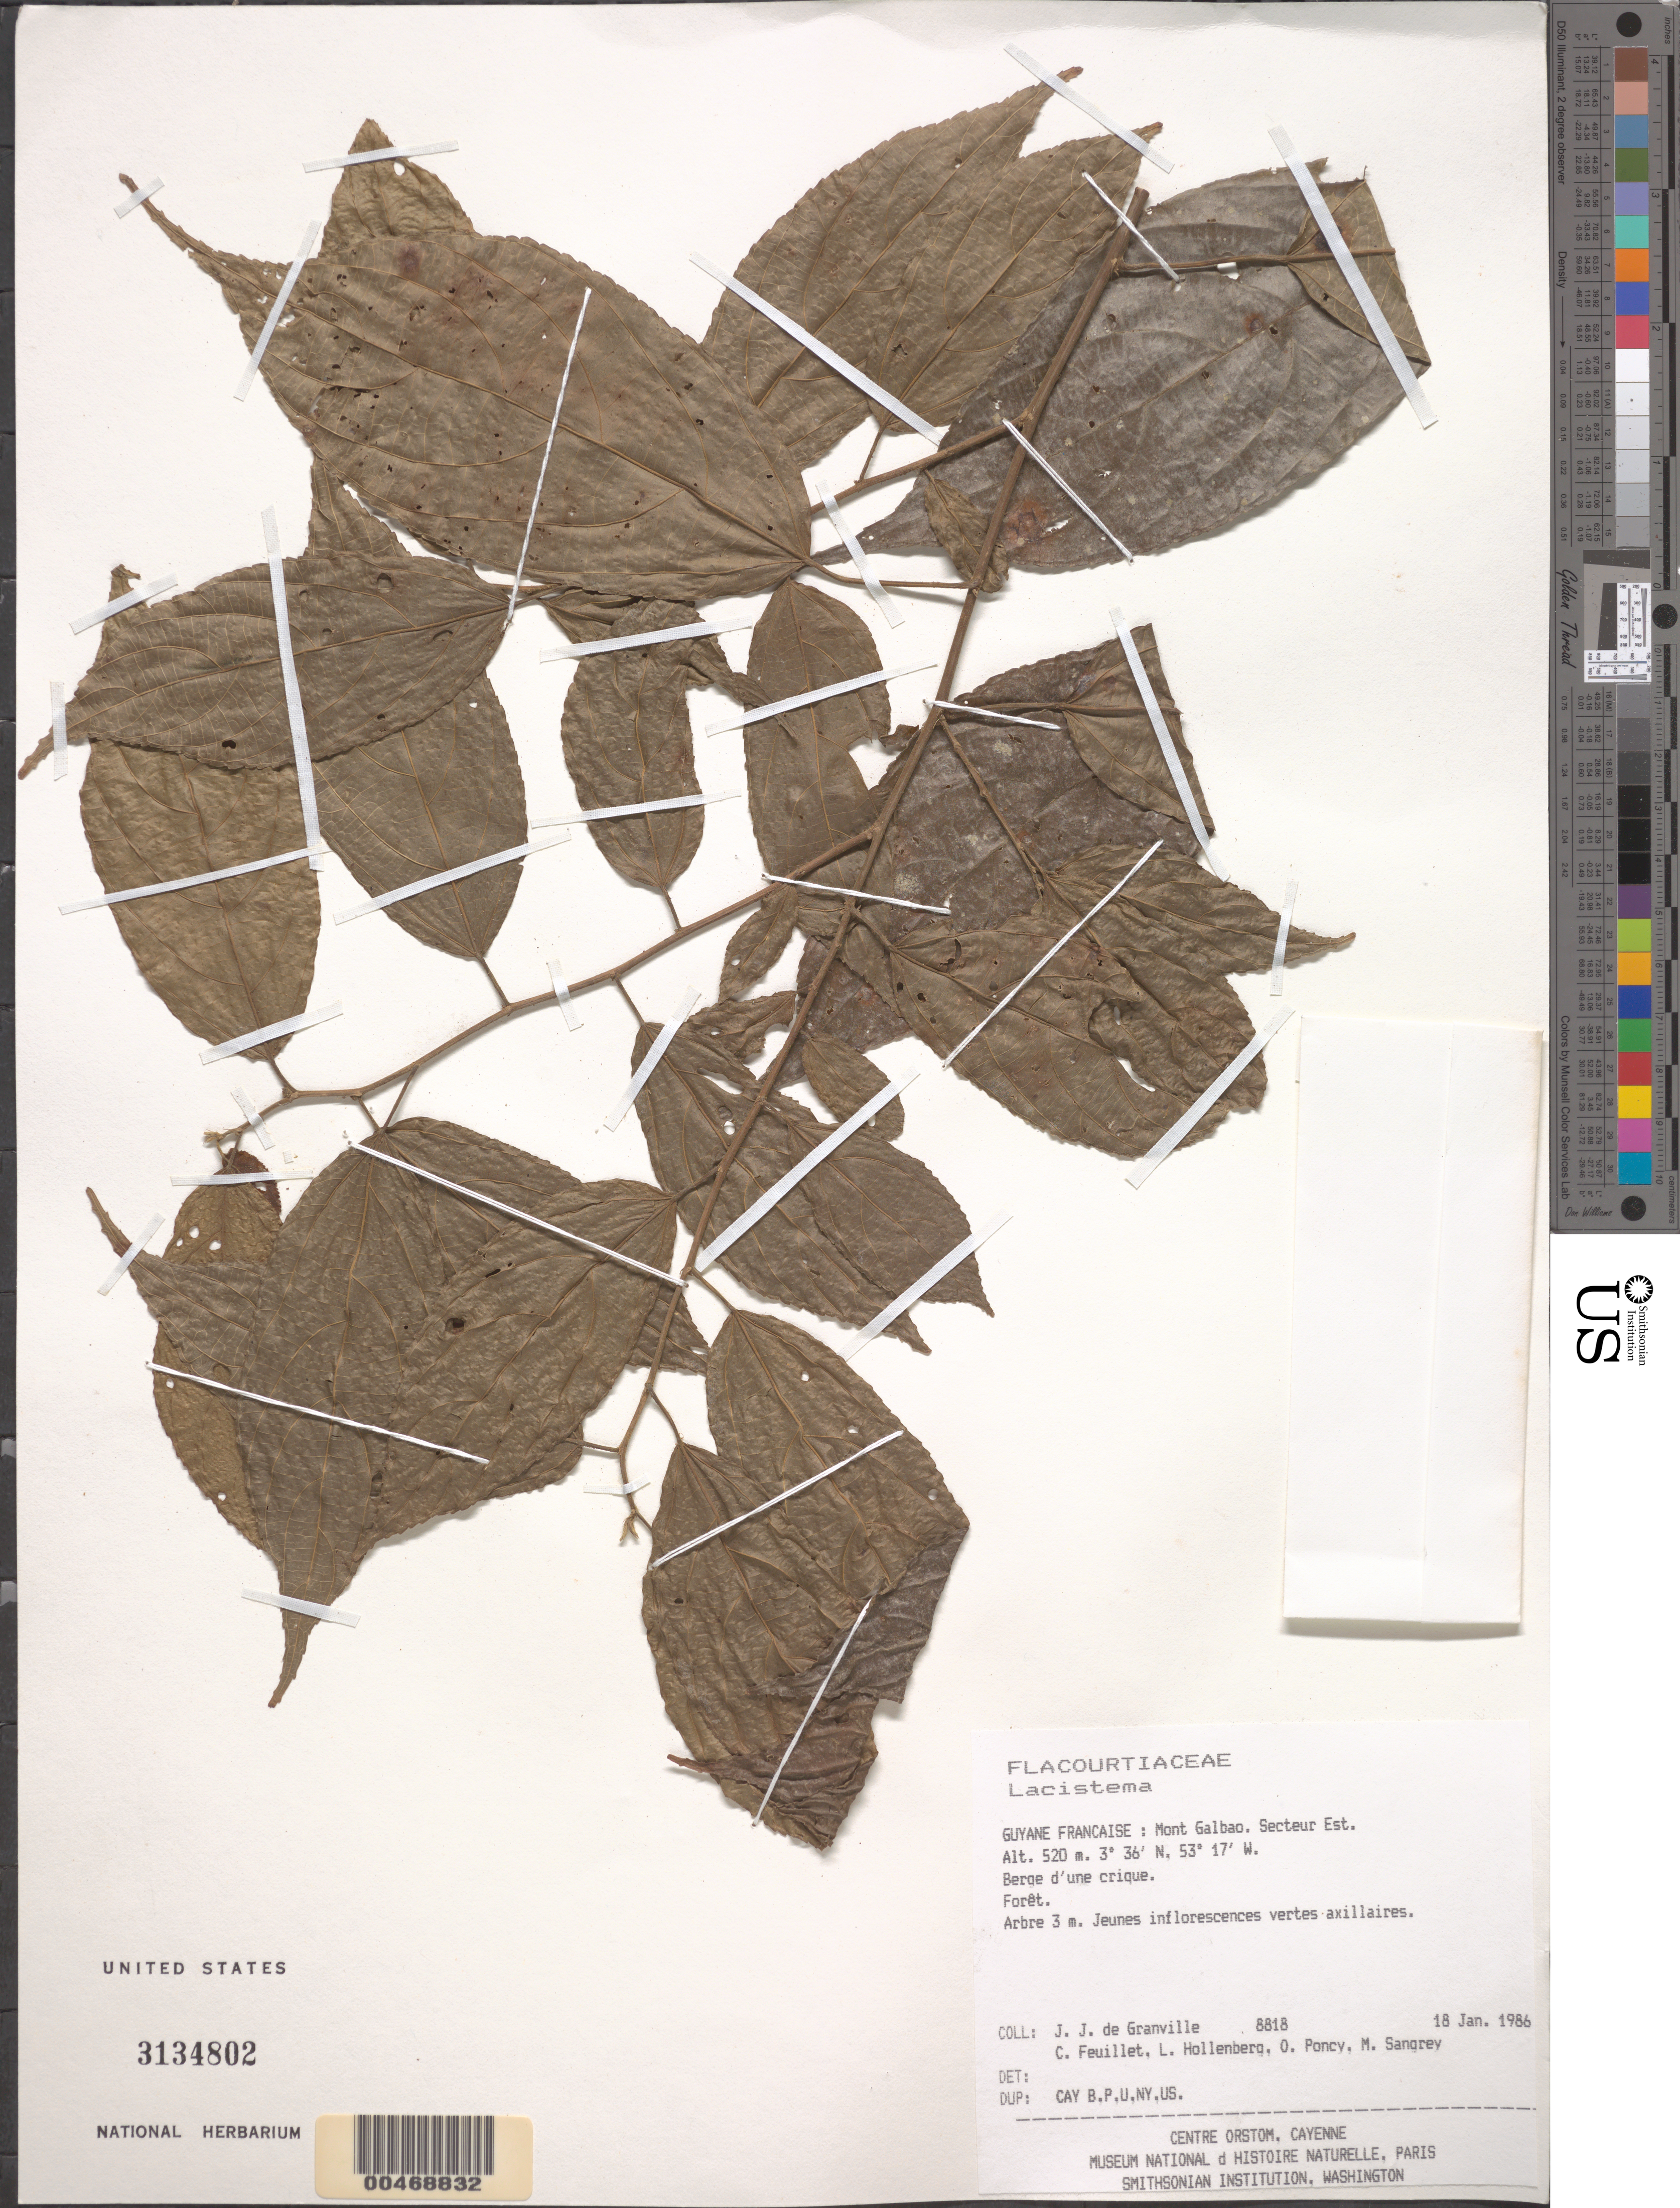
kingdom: Plantae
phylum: Tracheophyta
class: Magnoliopsida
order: Malpighiales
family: Lacistemataceae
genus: Lacistema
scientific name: Lacistema sp.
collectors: J.-J. de Granville, C. Feuillet, L. Hollenberg, O. Poncy & M. S. Sangrey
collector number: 8818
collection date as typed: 18-Jan-86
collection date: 1986-01-18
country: French Guiana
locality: Mont Galbao. Secteur Est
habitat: Forêt, berge d'une crique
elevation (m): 520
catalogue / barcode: US 3134802